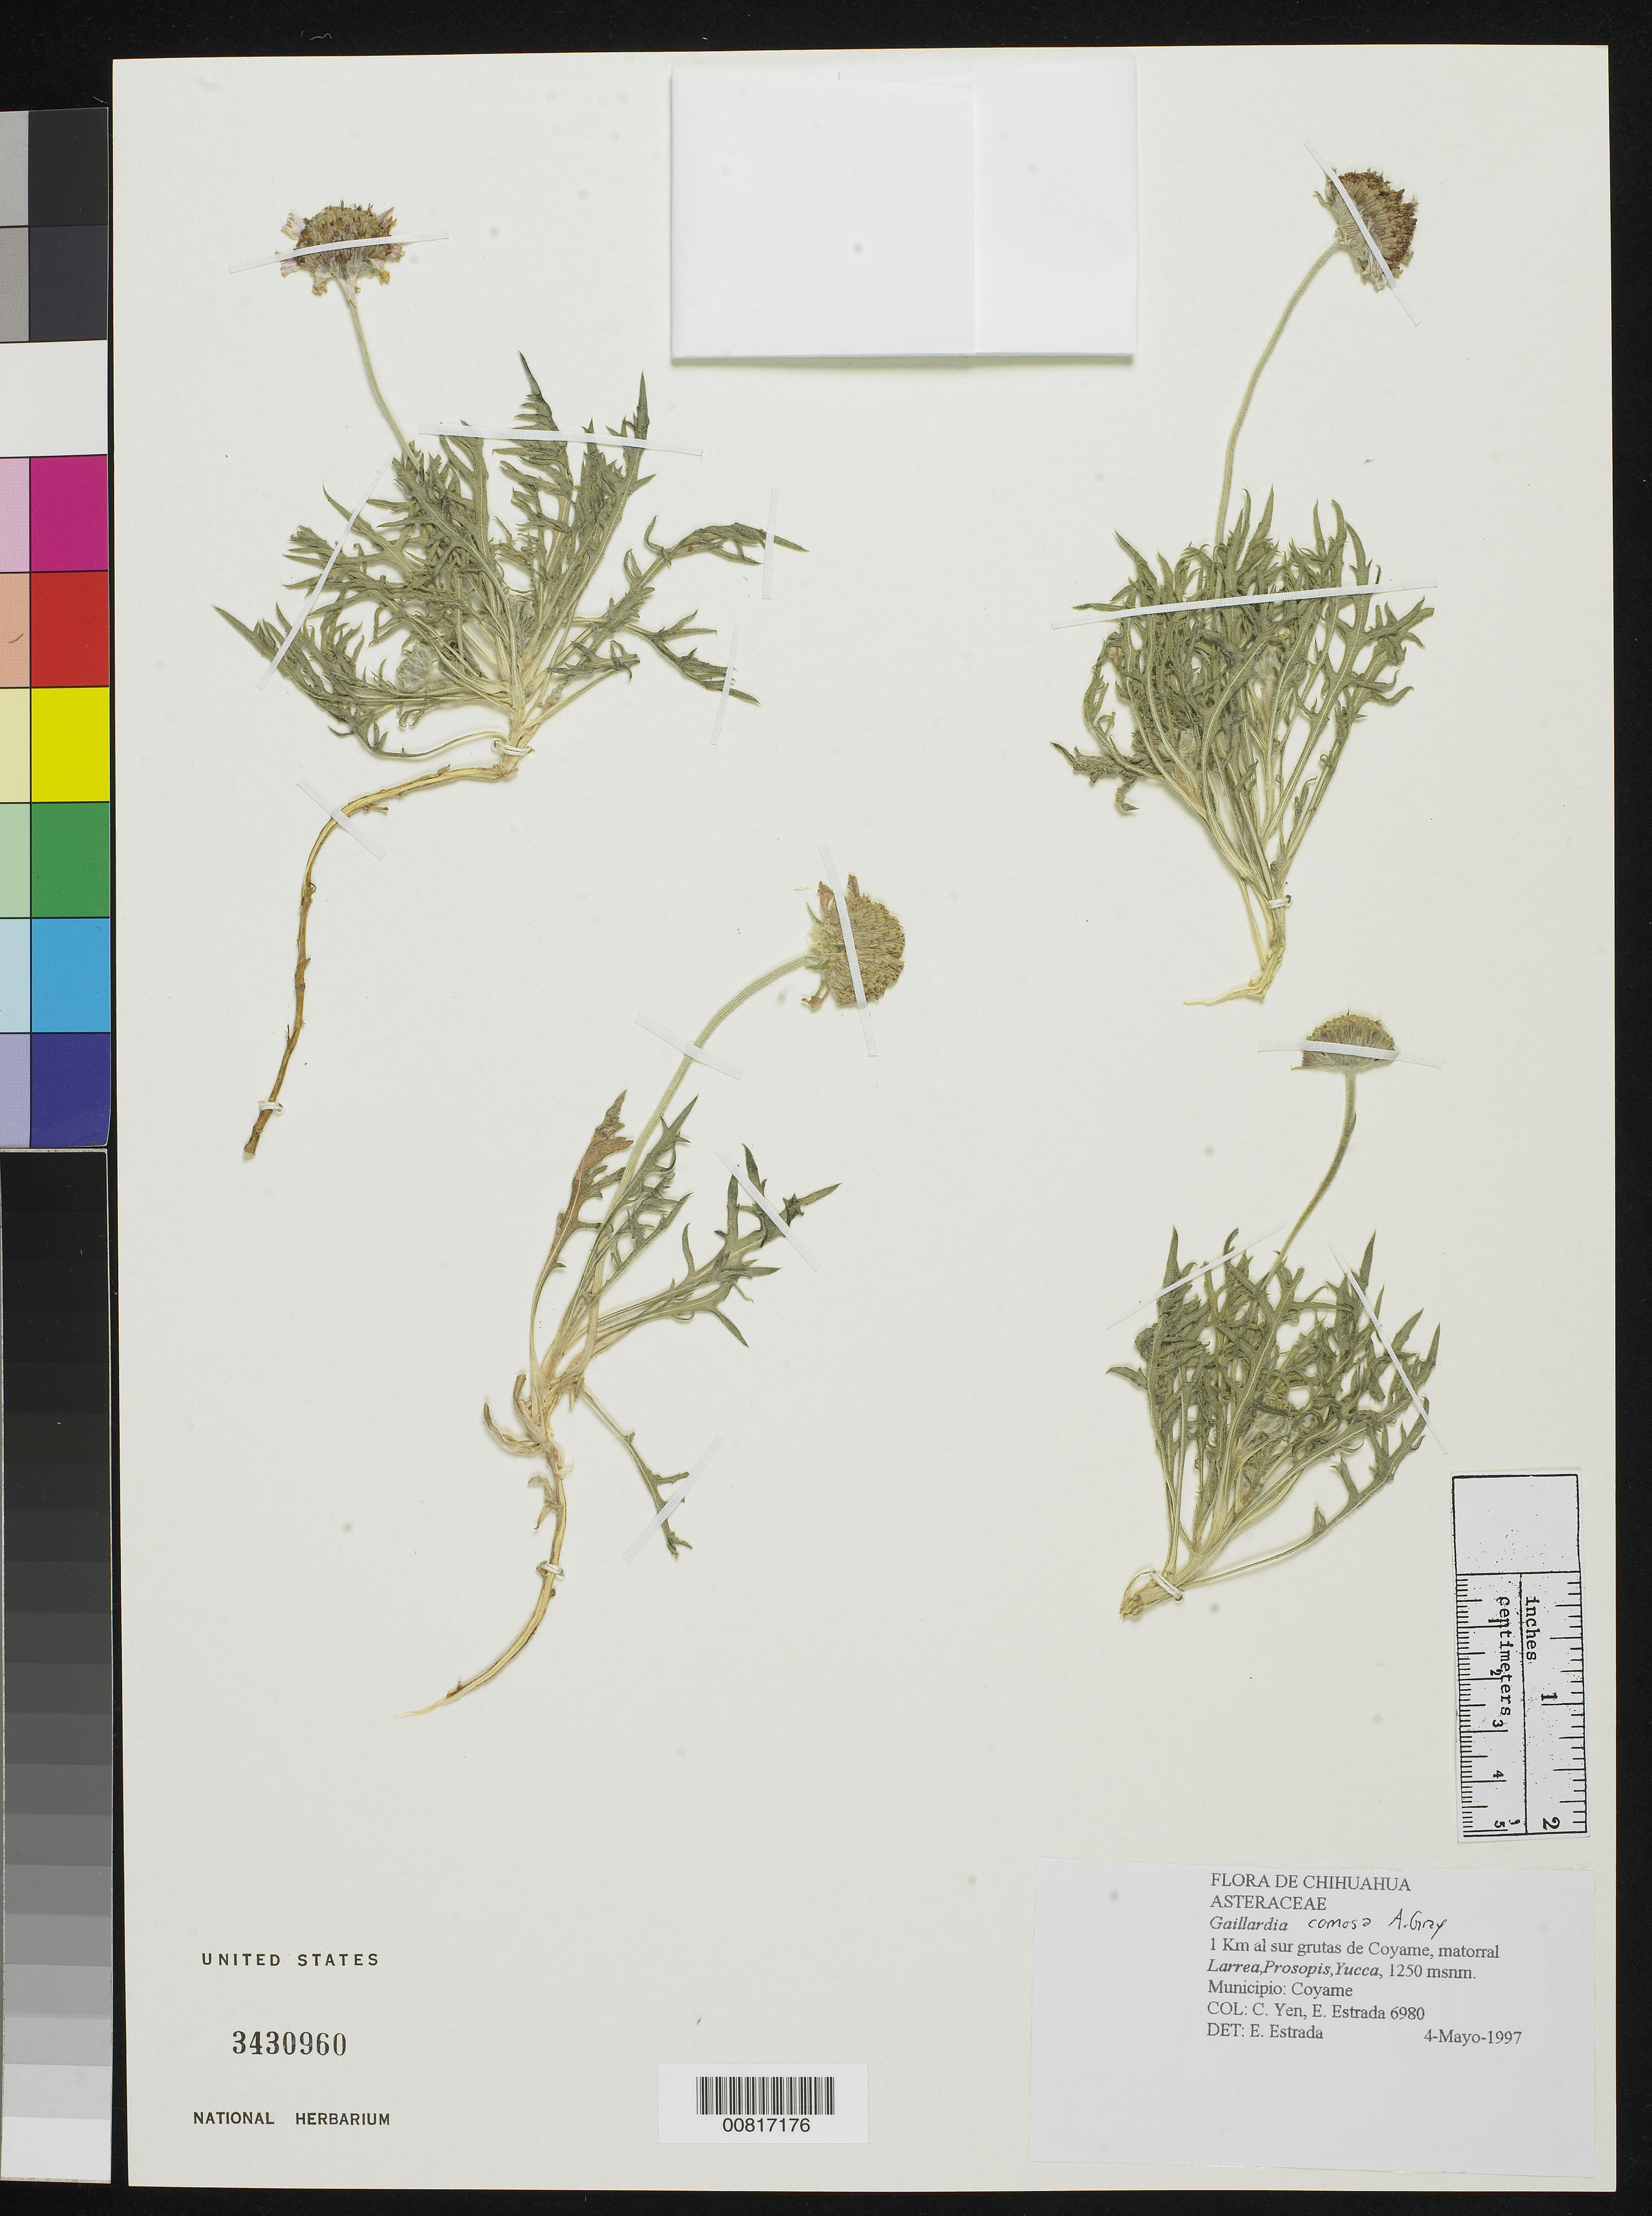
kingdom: Plantae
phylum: Tracheophyta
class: Magnoliopsida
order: Asterales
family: Asteraceae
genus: Gaillardia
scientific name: Gaillardia comosa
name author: A. Gray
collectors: Y. C. Yang & E. Estrada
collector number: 6980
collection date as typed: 04 May 1997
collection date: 1997-05-04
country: Mexico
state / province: Chihuahua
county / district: Coyame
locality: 1 km al sur de Grutas de Coyame.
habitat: Matorral, Larrea, Prosopis, Yucca.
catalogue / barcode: US 3430960